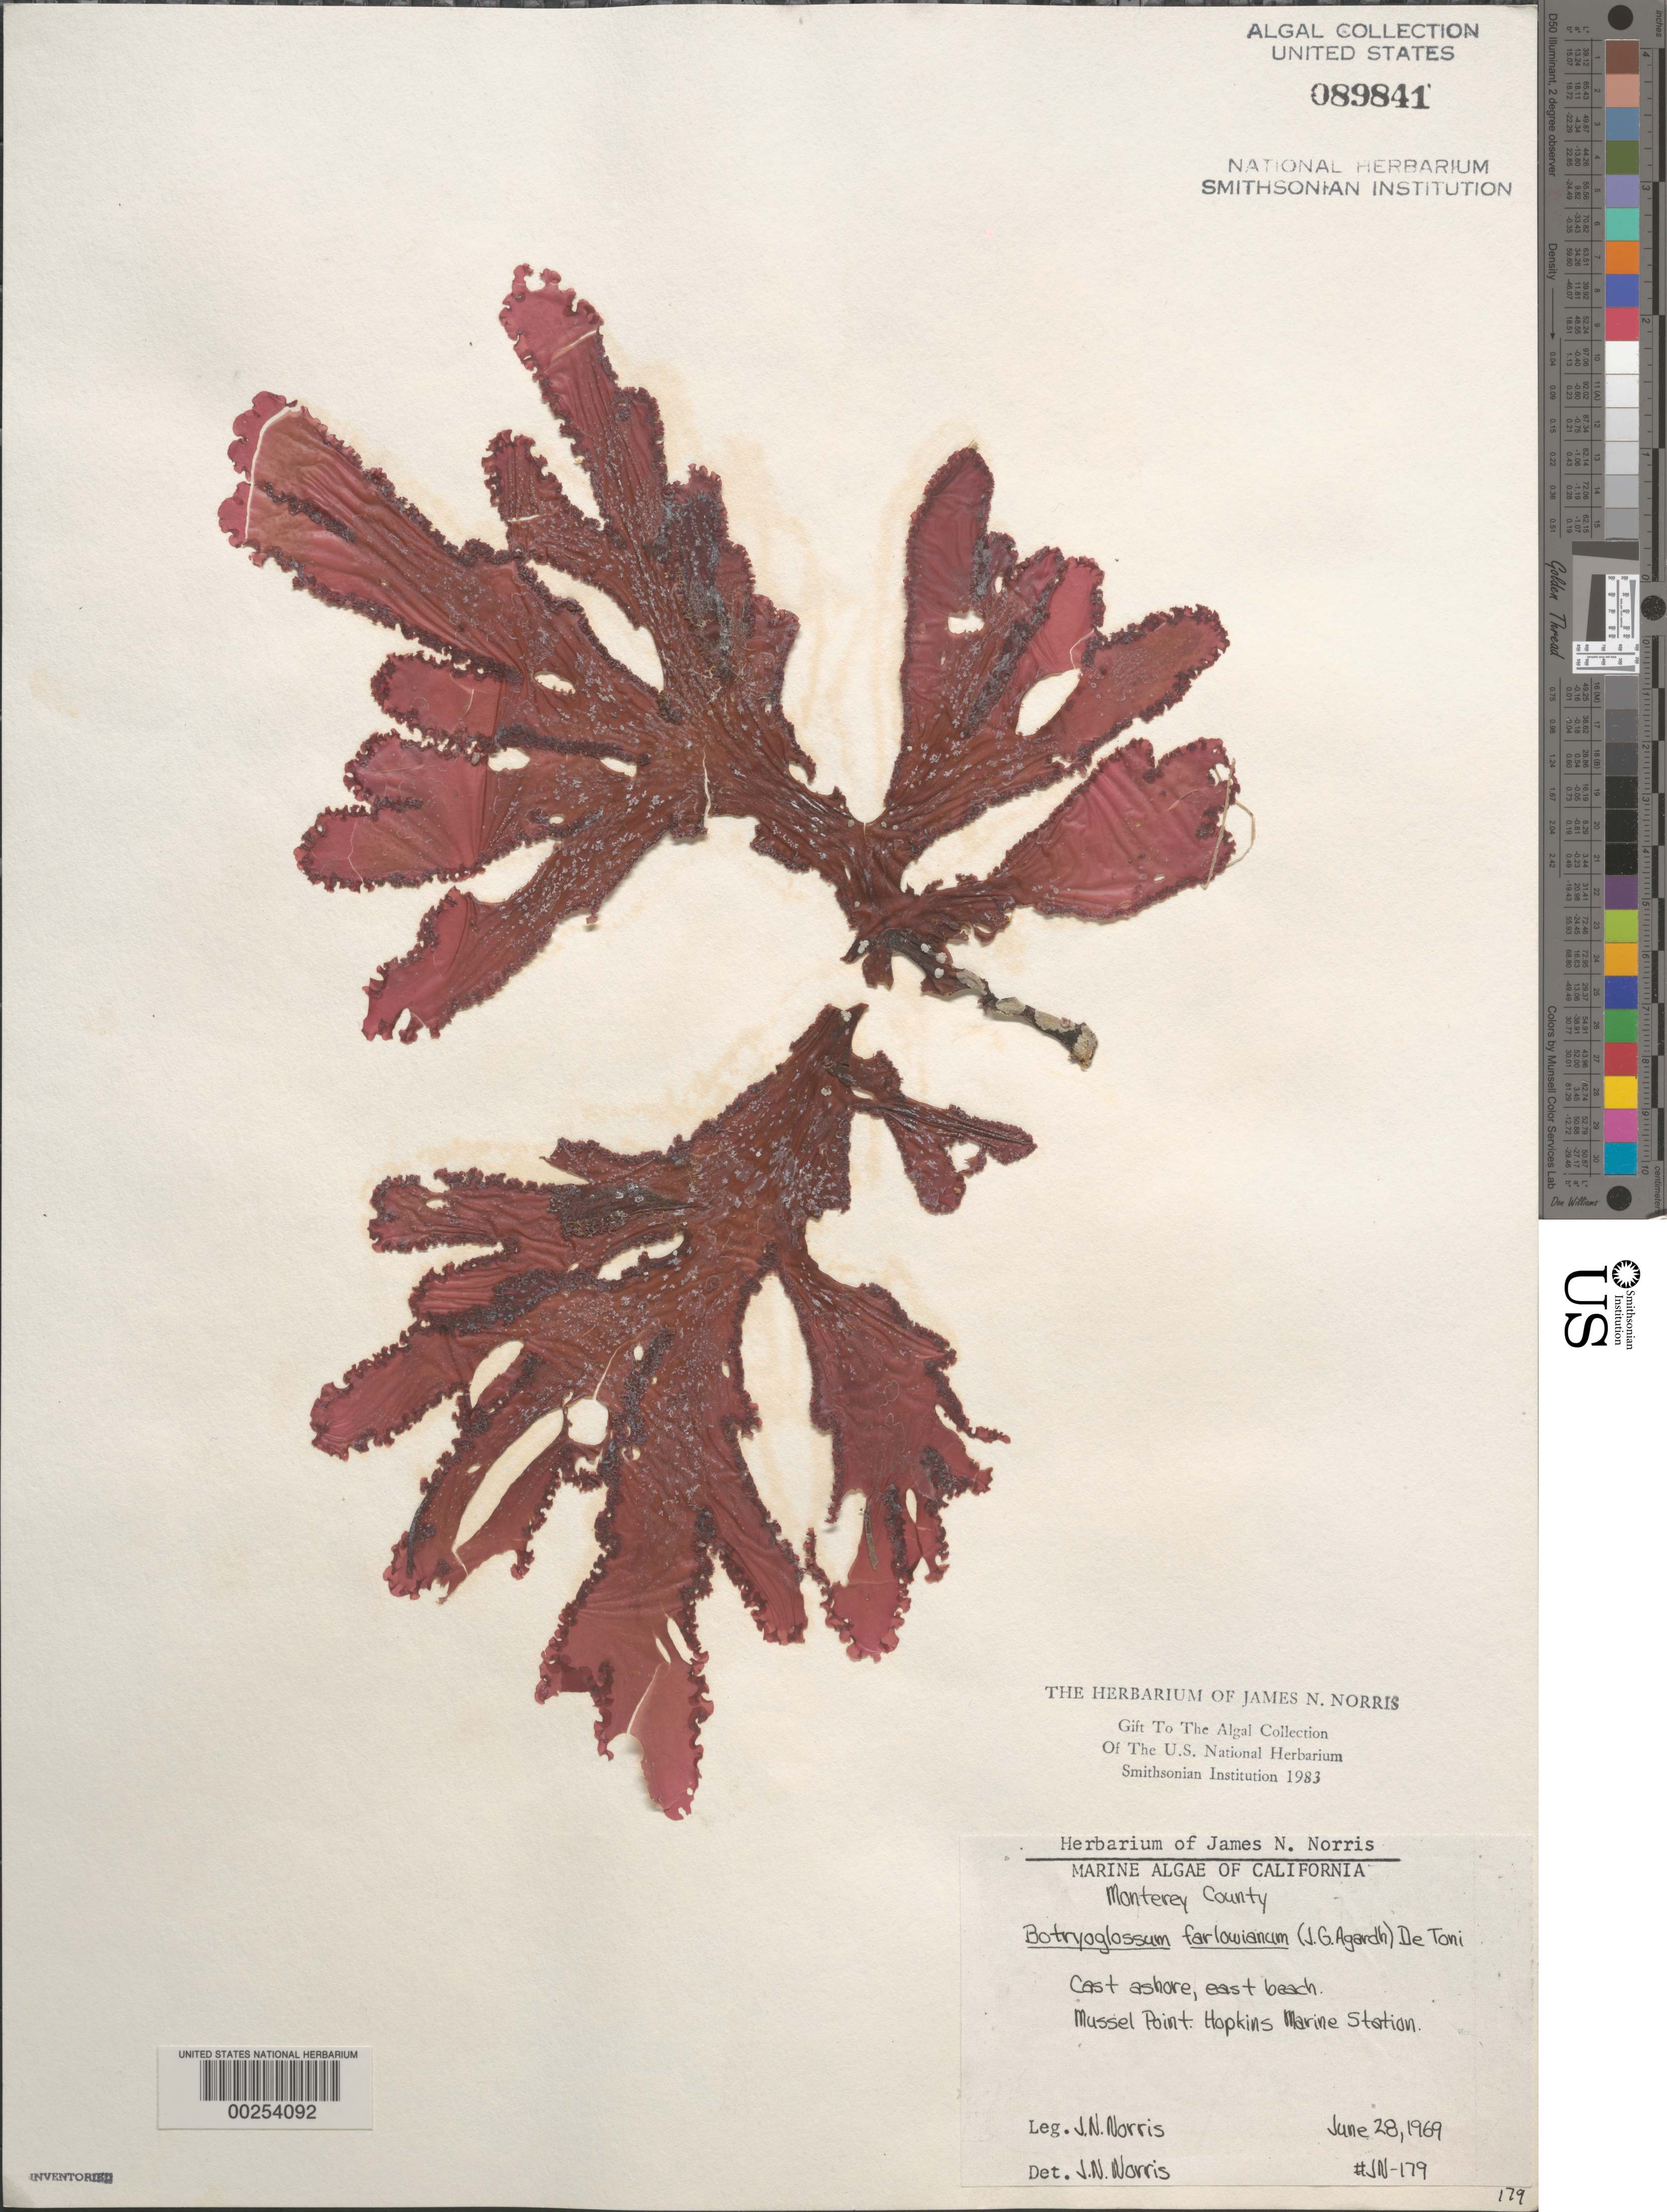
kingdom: Plantae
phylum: Rhodophyta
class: Florideophyceae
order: Ceramiales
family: Delesseriaceae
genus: Botryoglossum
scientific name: Botryoglossum farlowianum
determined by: Norris, James N.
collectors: J. N. Norris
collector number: JN-179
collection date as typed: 28 Jun 1969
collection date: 1969-06-28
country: United States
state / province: California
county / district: Monterey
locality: East Beach, Hopkins Marine Station, Mussel Point, Pacific Grove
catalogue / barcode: US 89841